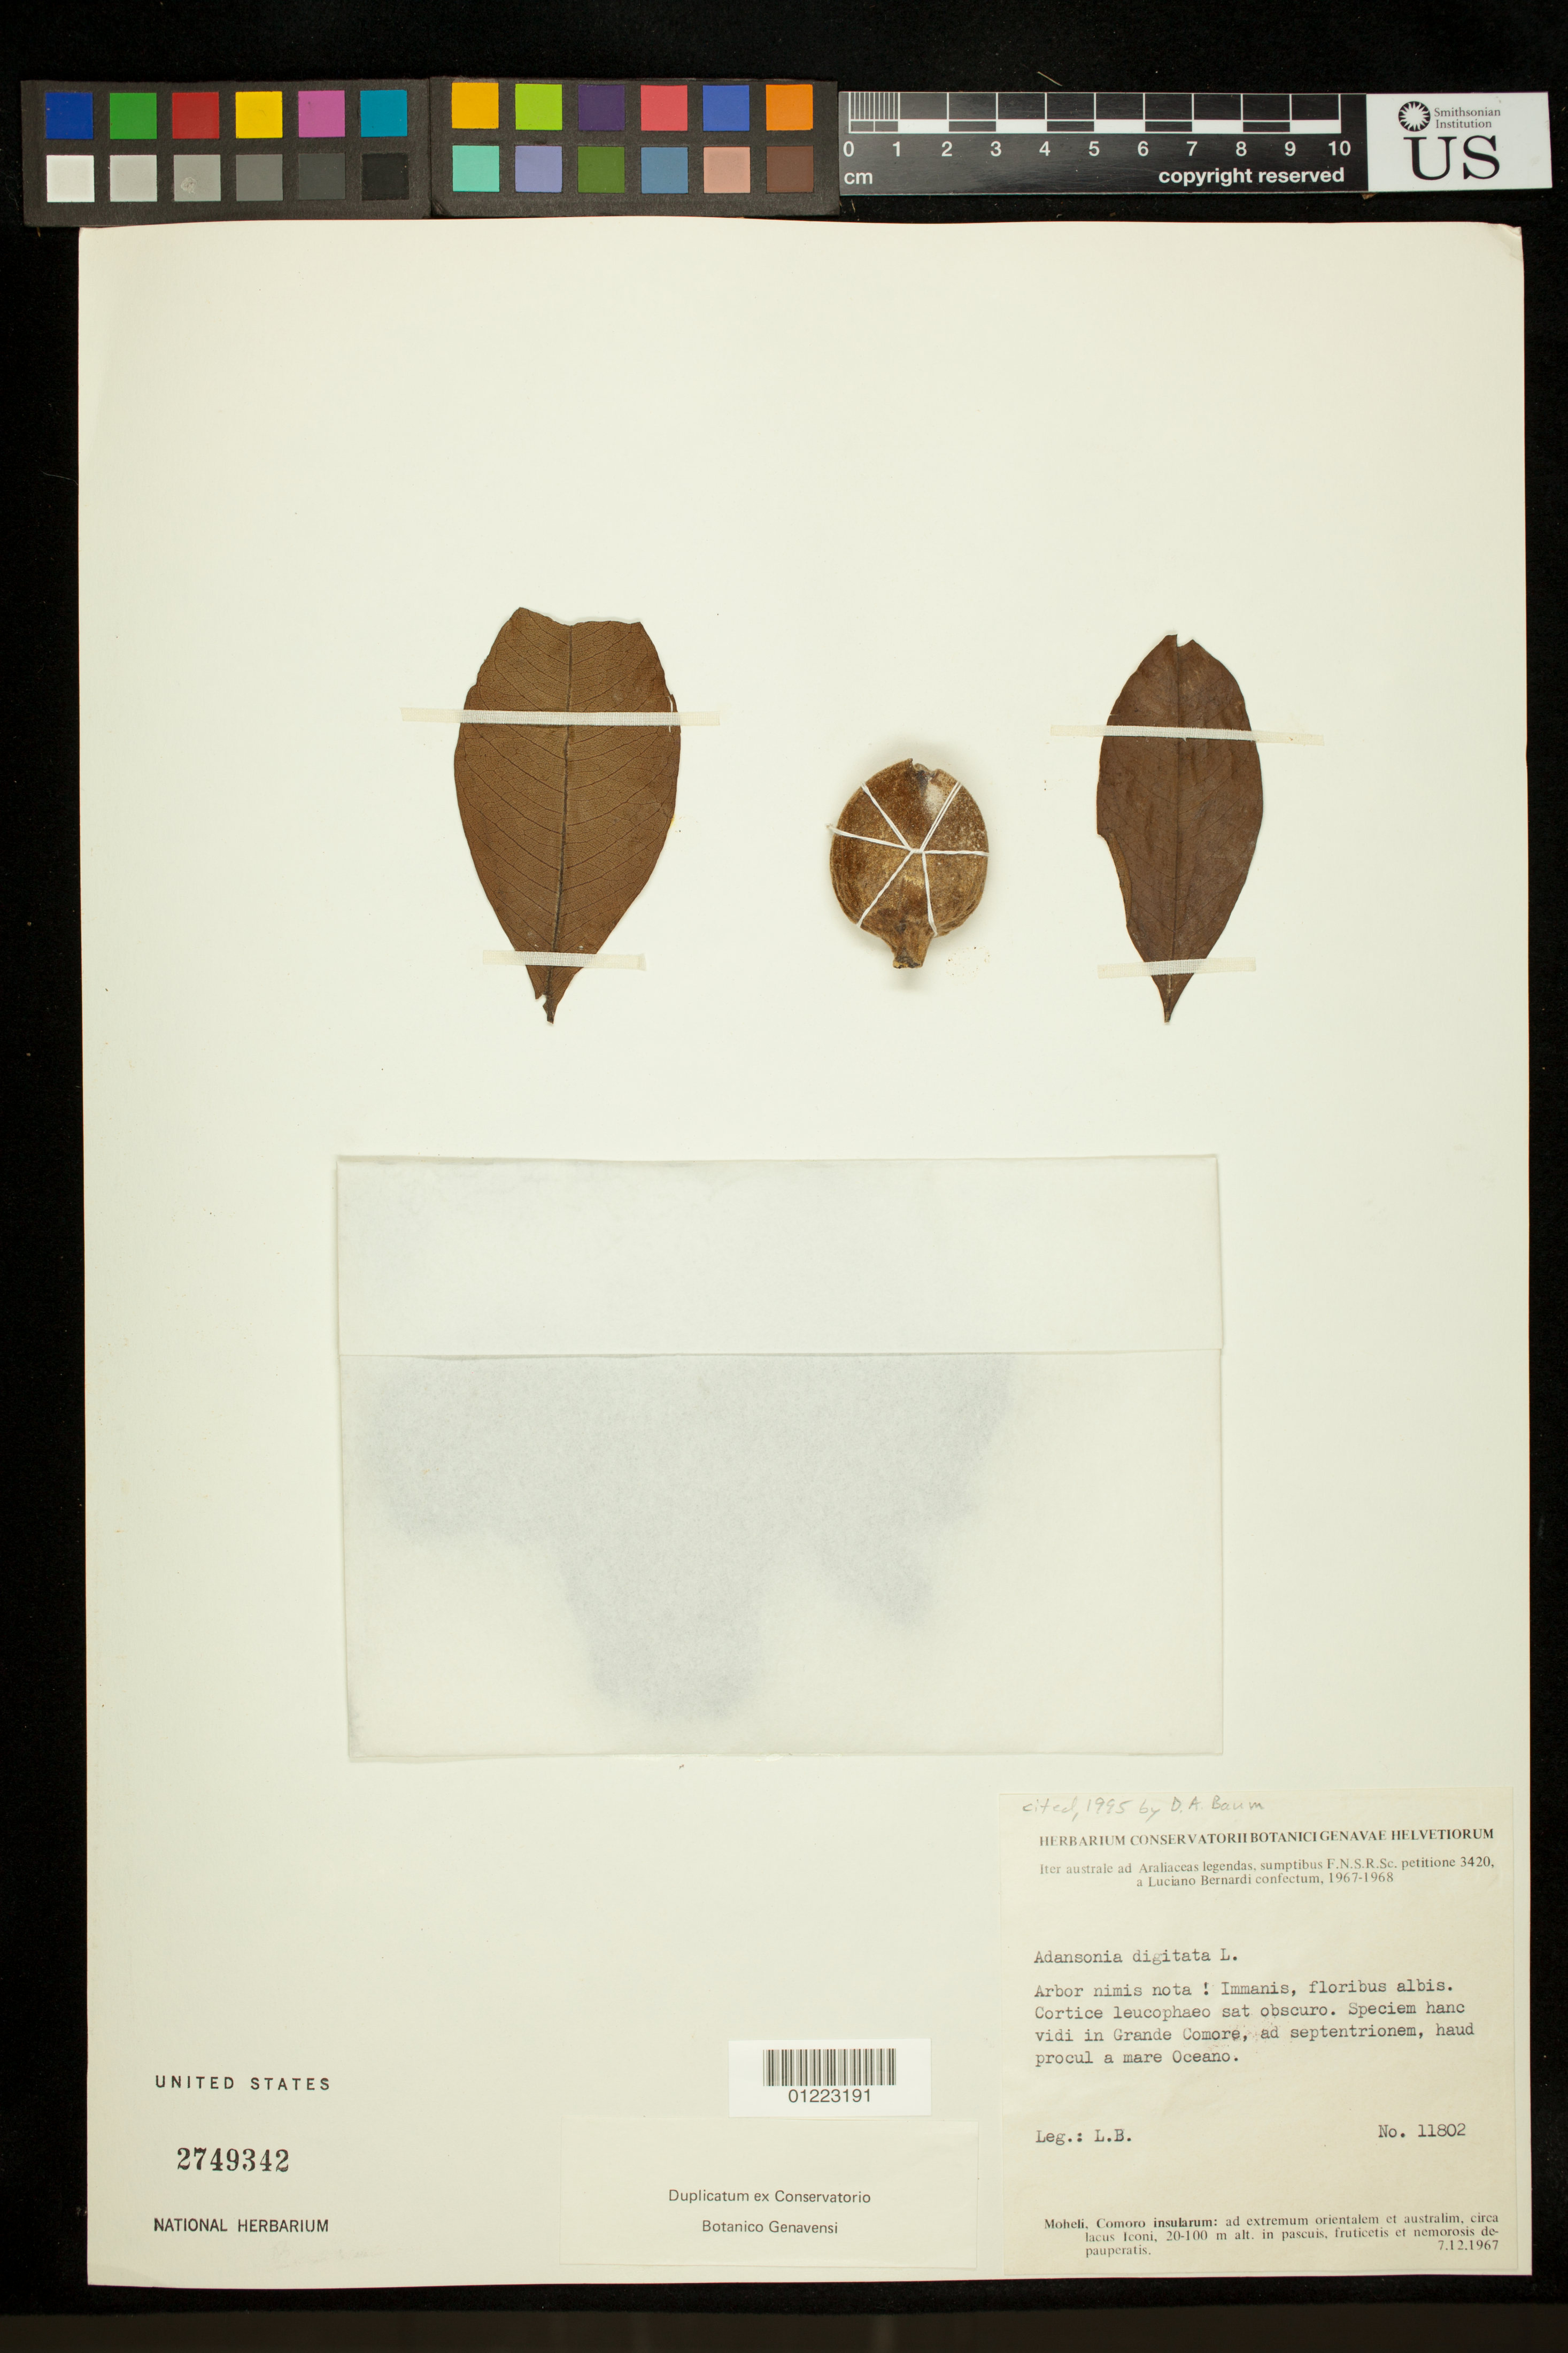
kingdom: Plantae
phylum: Tracheophyta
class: Magnoliopsida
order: Malvales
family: Malvaceae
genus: Adansonia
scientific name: Adansonia digitata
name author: L.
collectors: L. Bernardi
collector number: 11802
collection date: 1967/1968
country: Comoros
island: Grande Comore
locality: Arbor nimis nota! Immanis, floribus albis. Cortice leucophaeo sat obscuro. Speciem hanc vidi in Grande Comore, ad septentrionem, haud procul a mare Oceano.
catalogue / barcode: US 2749342